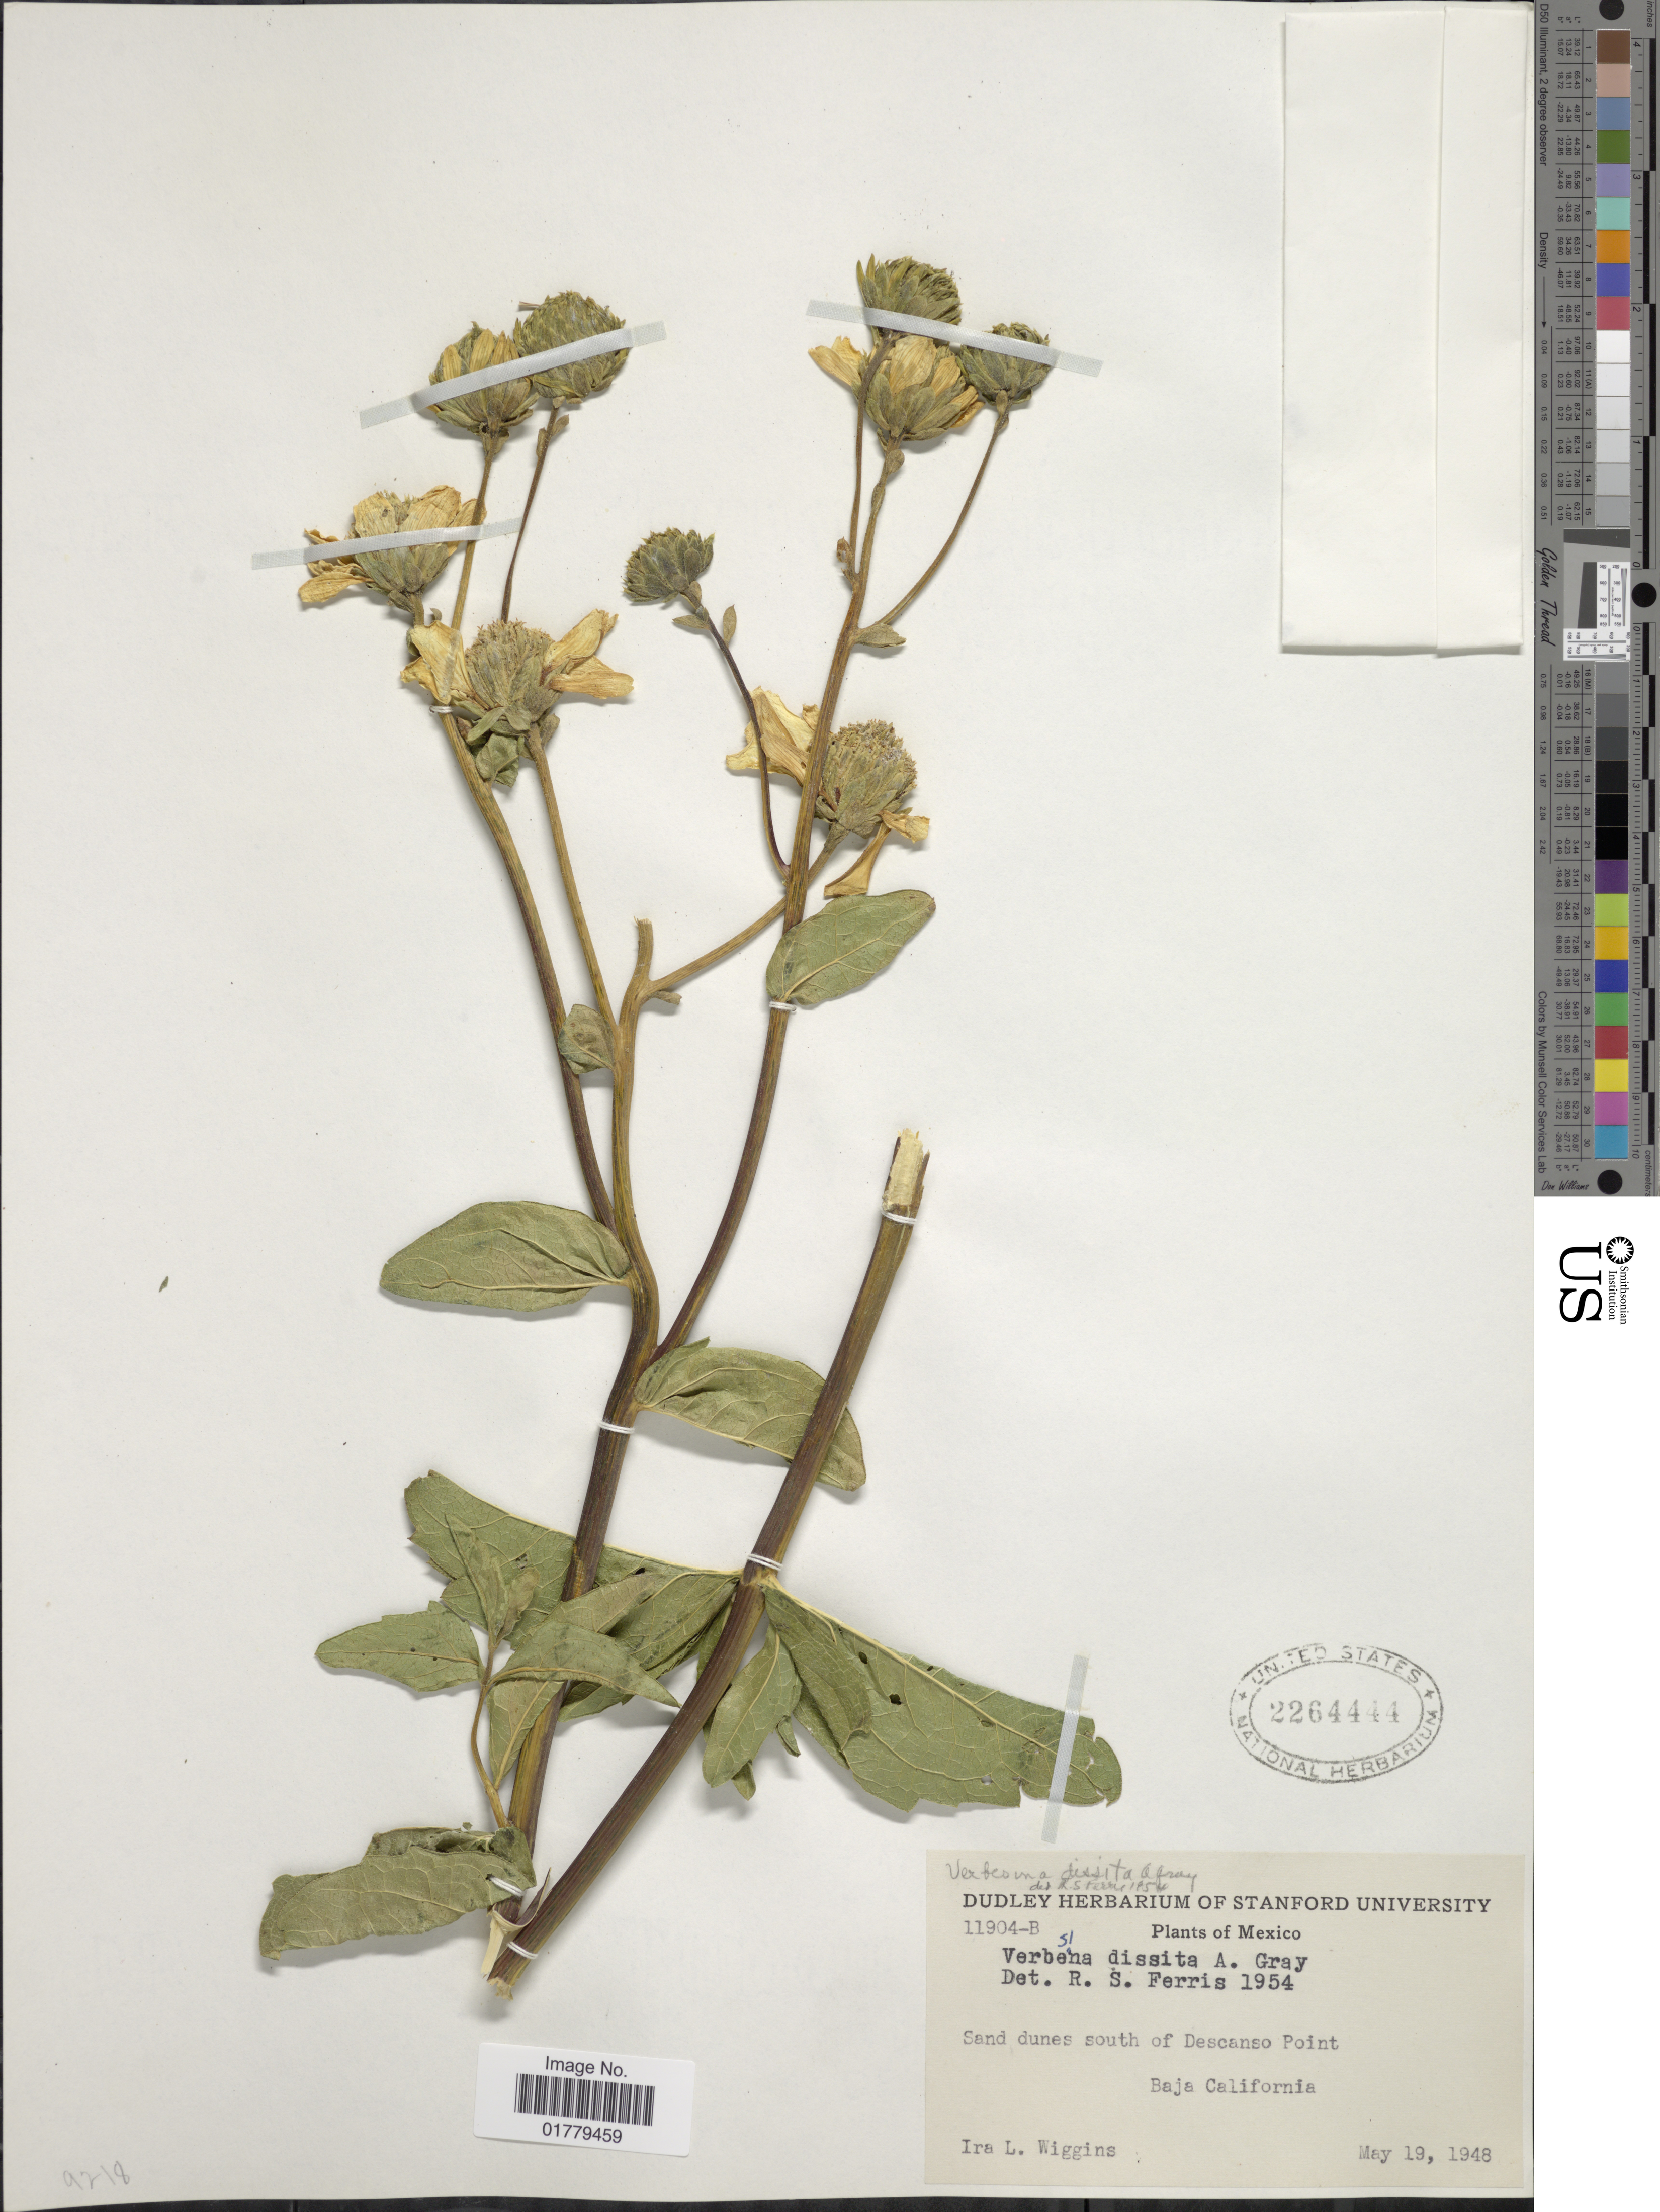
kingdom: Plantae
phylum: Tracheophyta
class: Magnoliopsida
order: Asterales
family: Asteraceae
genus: Verbesina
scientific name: Verbesina dissita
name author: A. Gray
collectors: I. L. Wiggins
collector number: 11904-B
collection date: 1948-05-19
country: Mexico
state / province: Baja California Sur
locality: Sand dunes south of Descanso Point. Baja California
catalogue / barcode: US 2264444